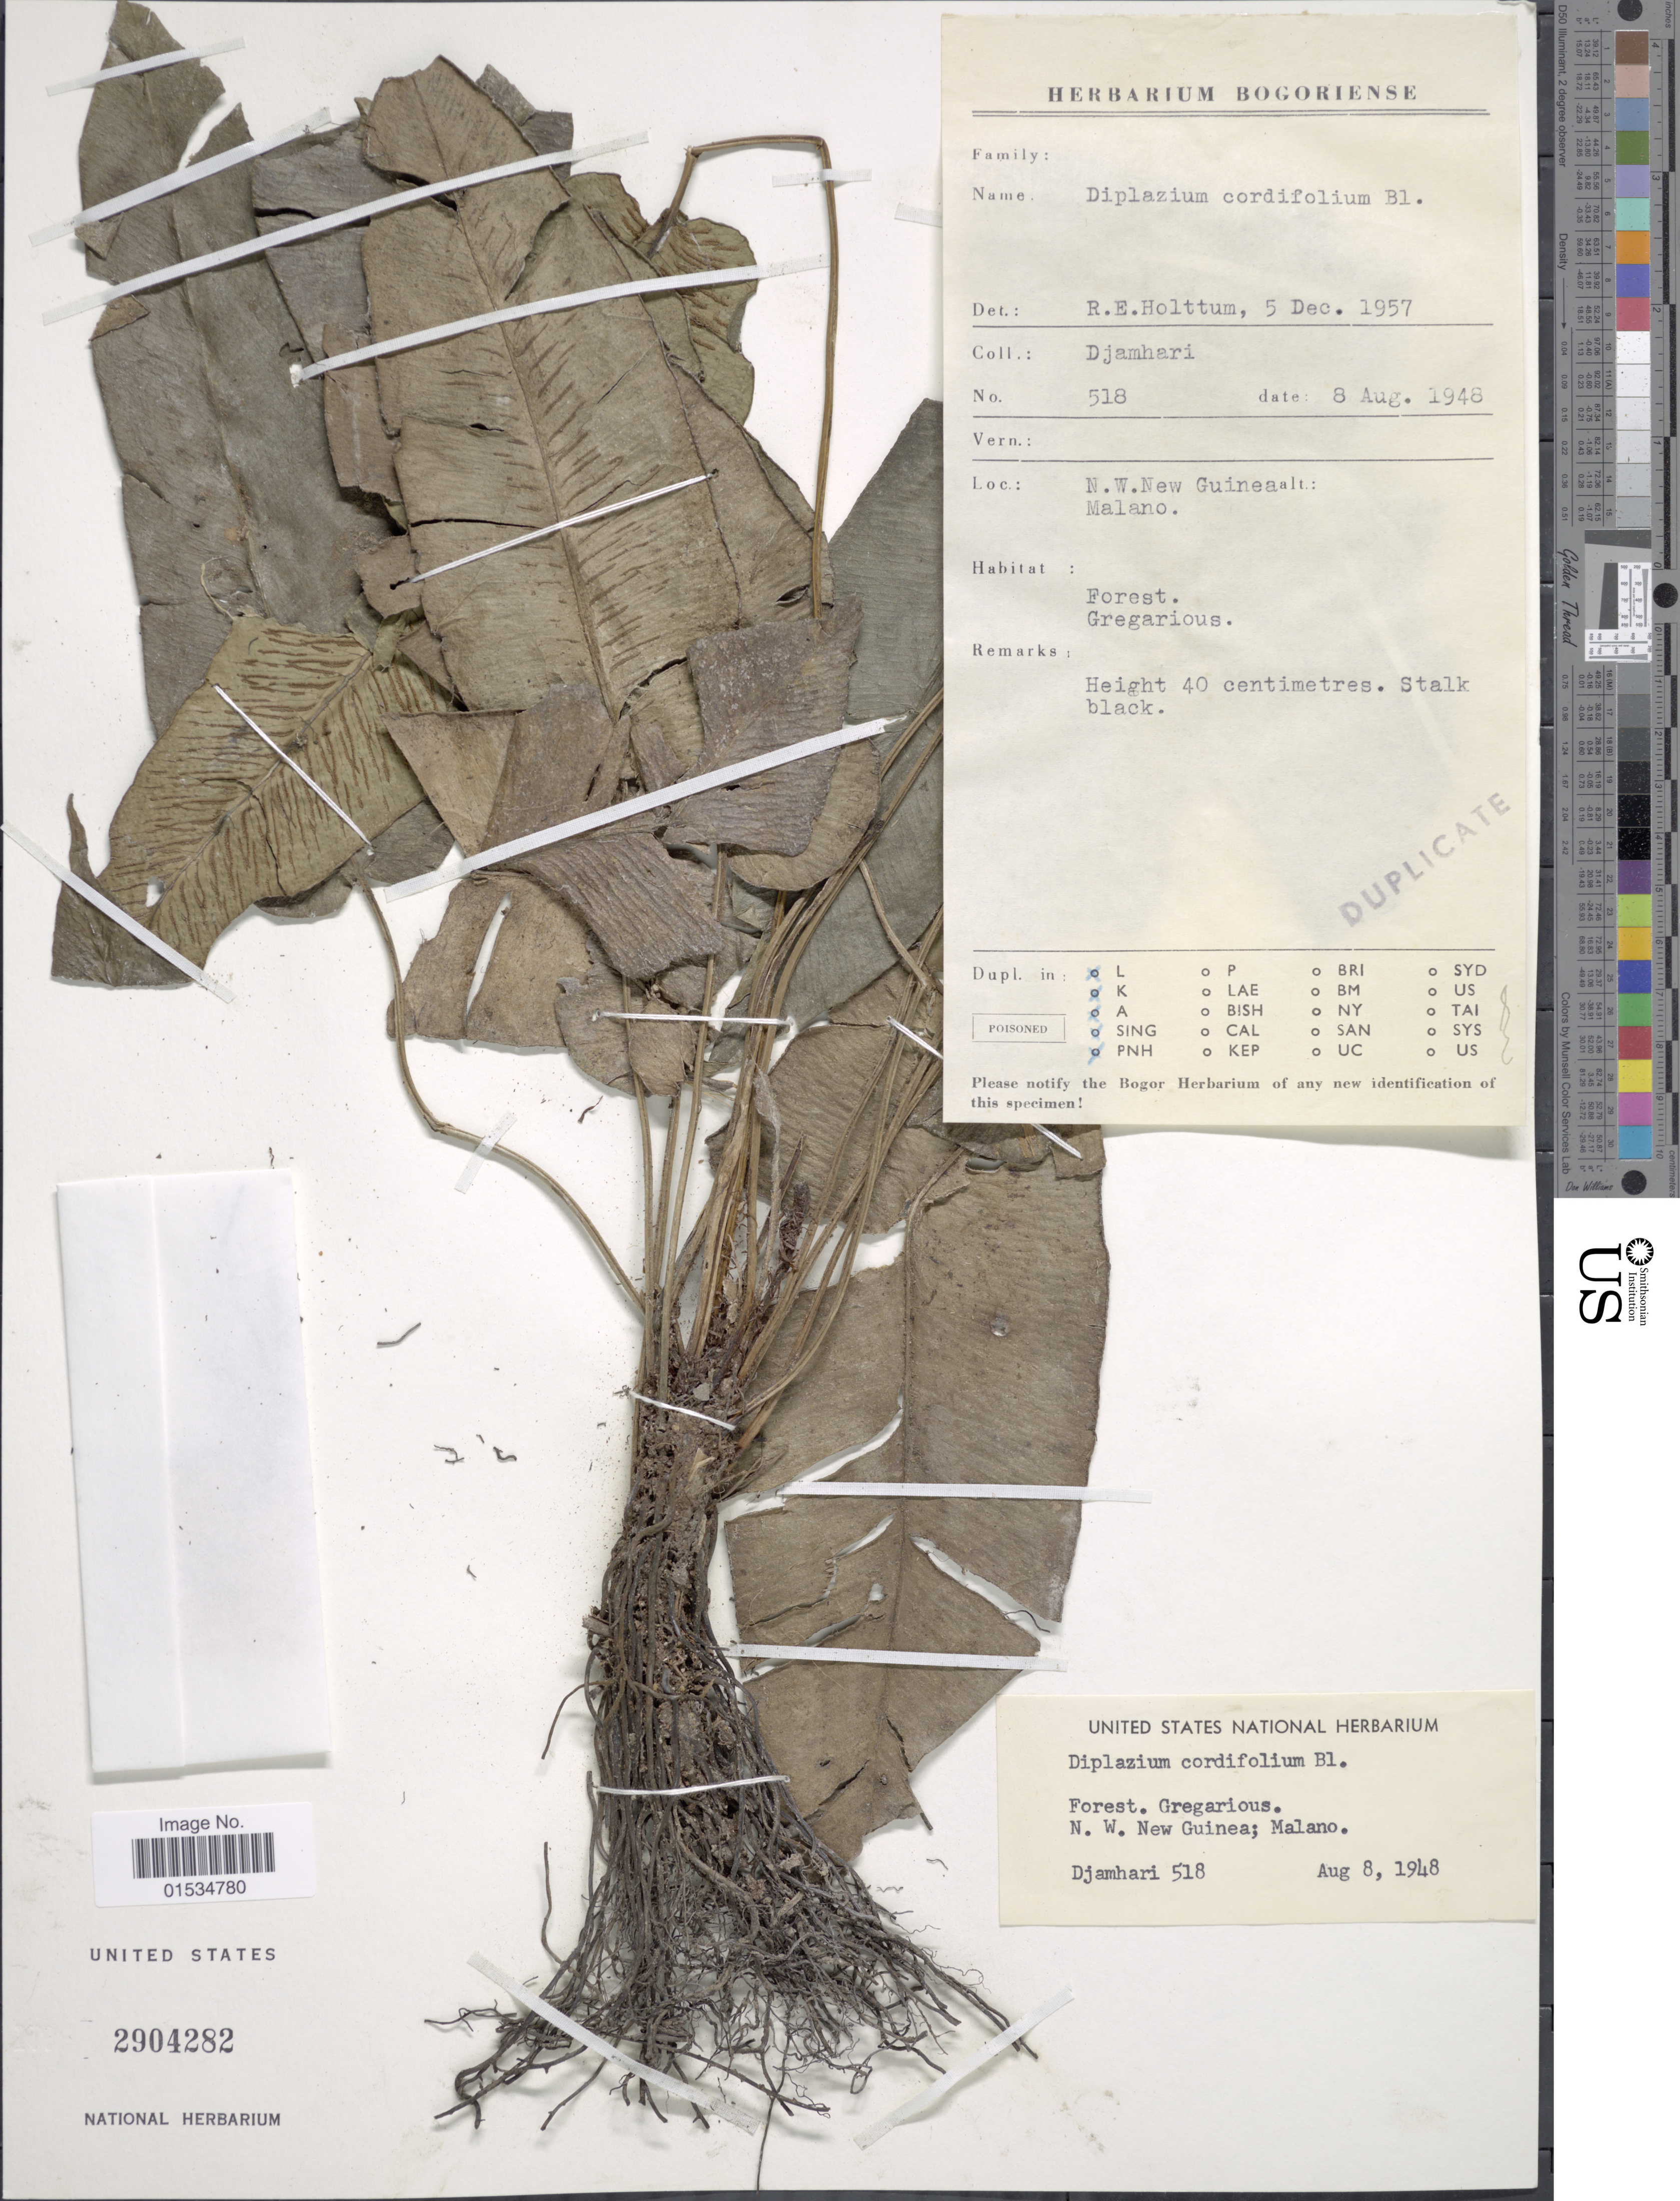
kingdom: Plantae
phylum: Tracheophyta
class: Polypodiopsida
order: Polypodiales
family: Athyriaceae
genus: Diplazium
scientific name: Diplazium cordifolium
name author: Blume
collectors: Djamhari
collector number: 518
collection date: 1948-08-08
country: Papua New Guinea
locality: N.W. New Guinea, Malano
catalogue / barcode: US 2904282